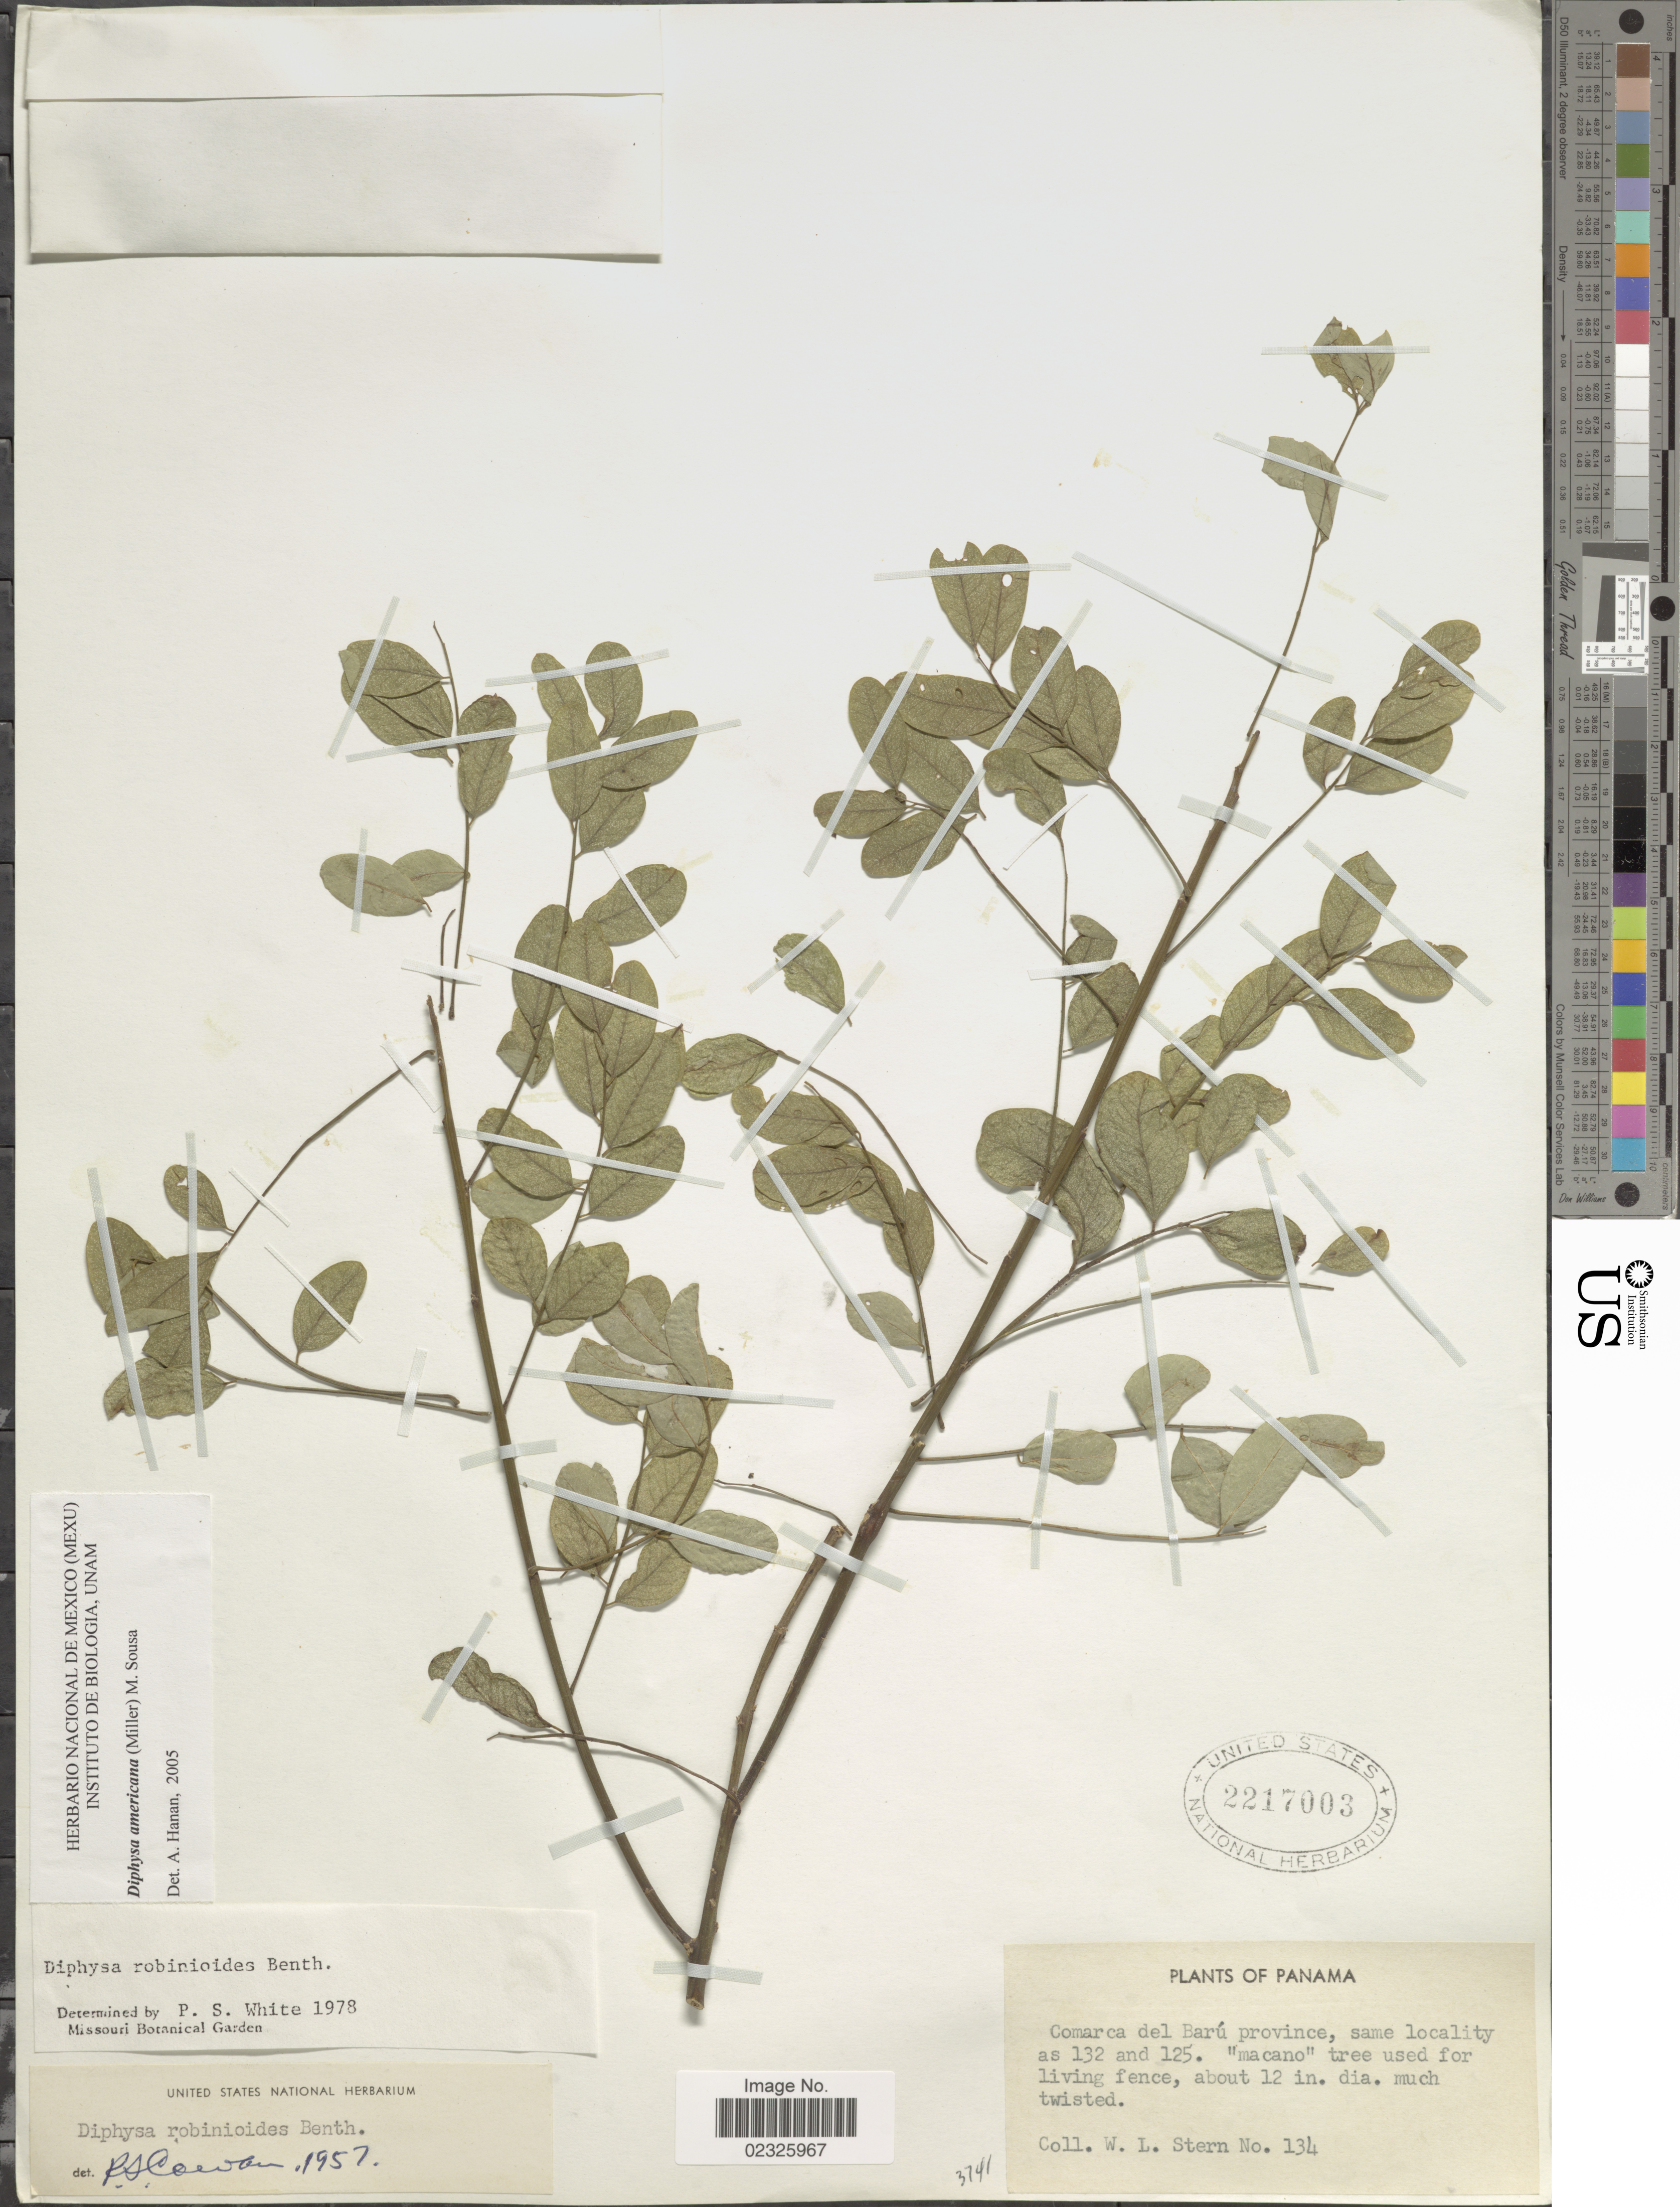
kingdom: Plantae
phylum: Tracheophyta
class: Magnoliopsida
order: Fabales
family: Fabaceae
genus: Diphysa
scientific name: Diphysa americana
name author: (Mill.) M. Sousa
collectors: W. L. Stern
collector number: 134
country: Panama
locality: Comarca del Baru Province, same locality as 132 and 125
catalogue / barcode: US 2217003